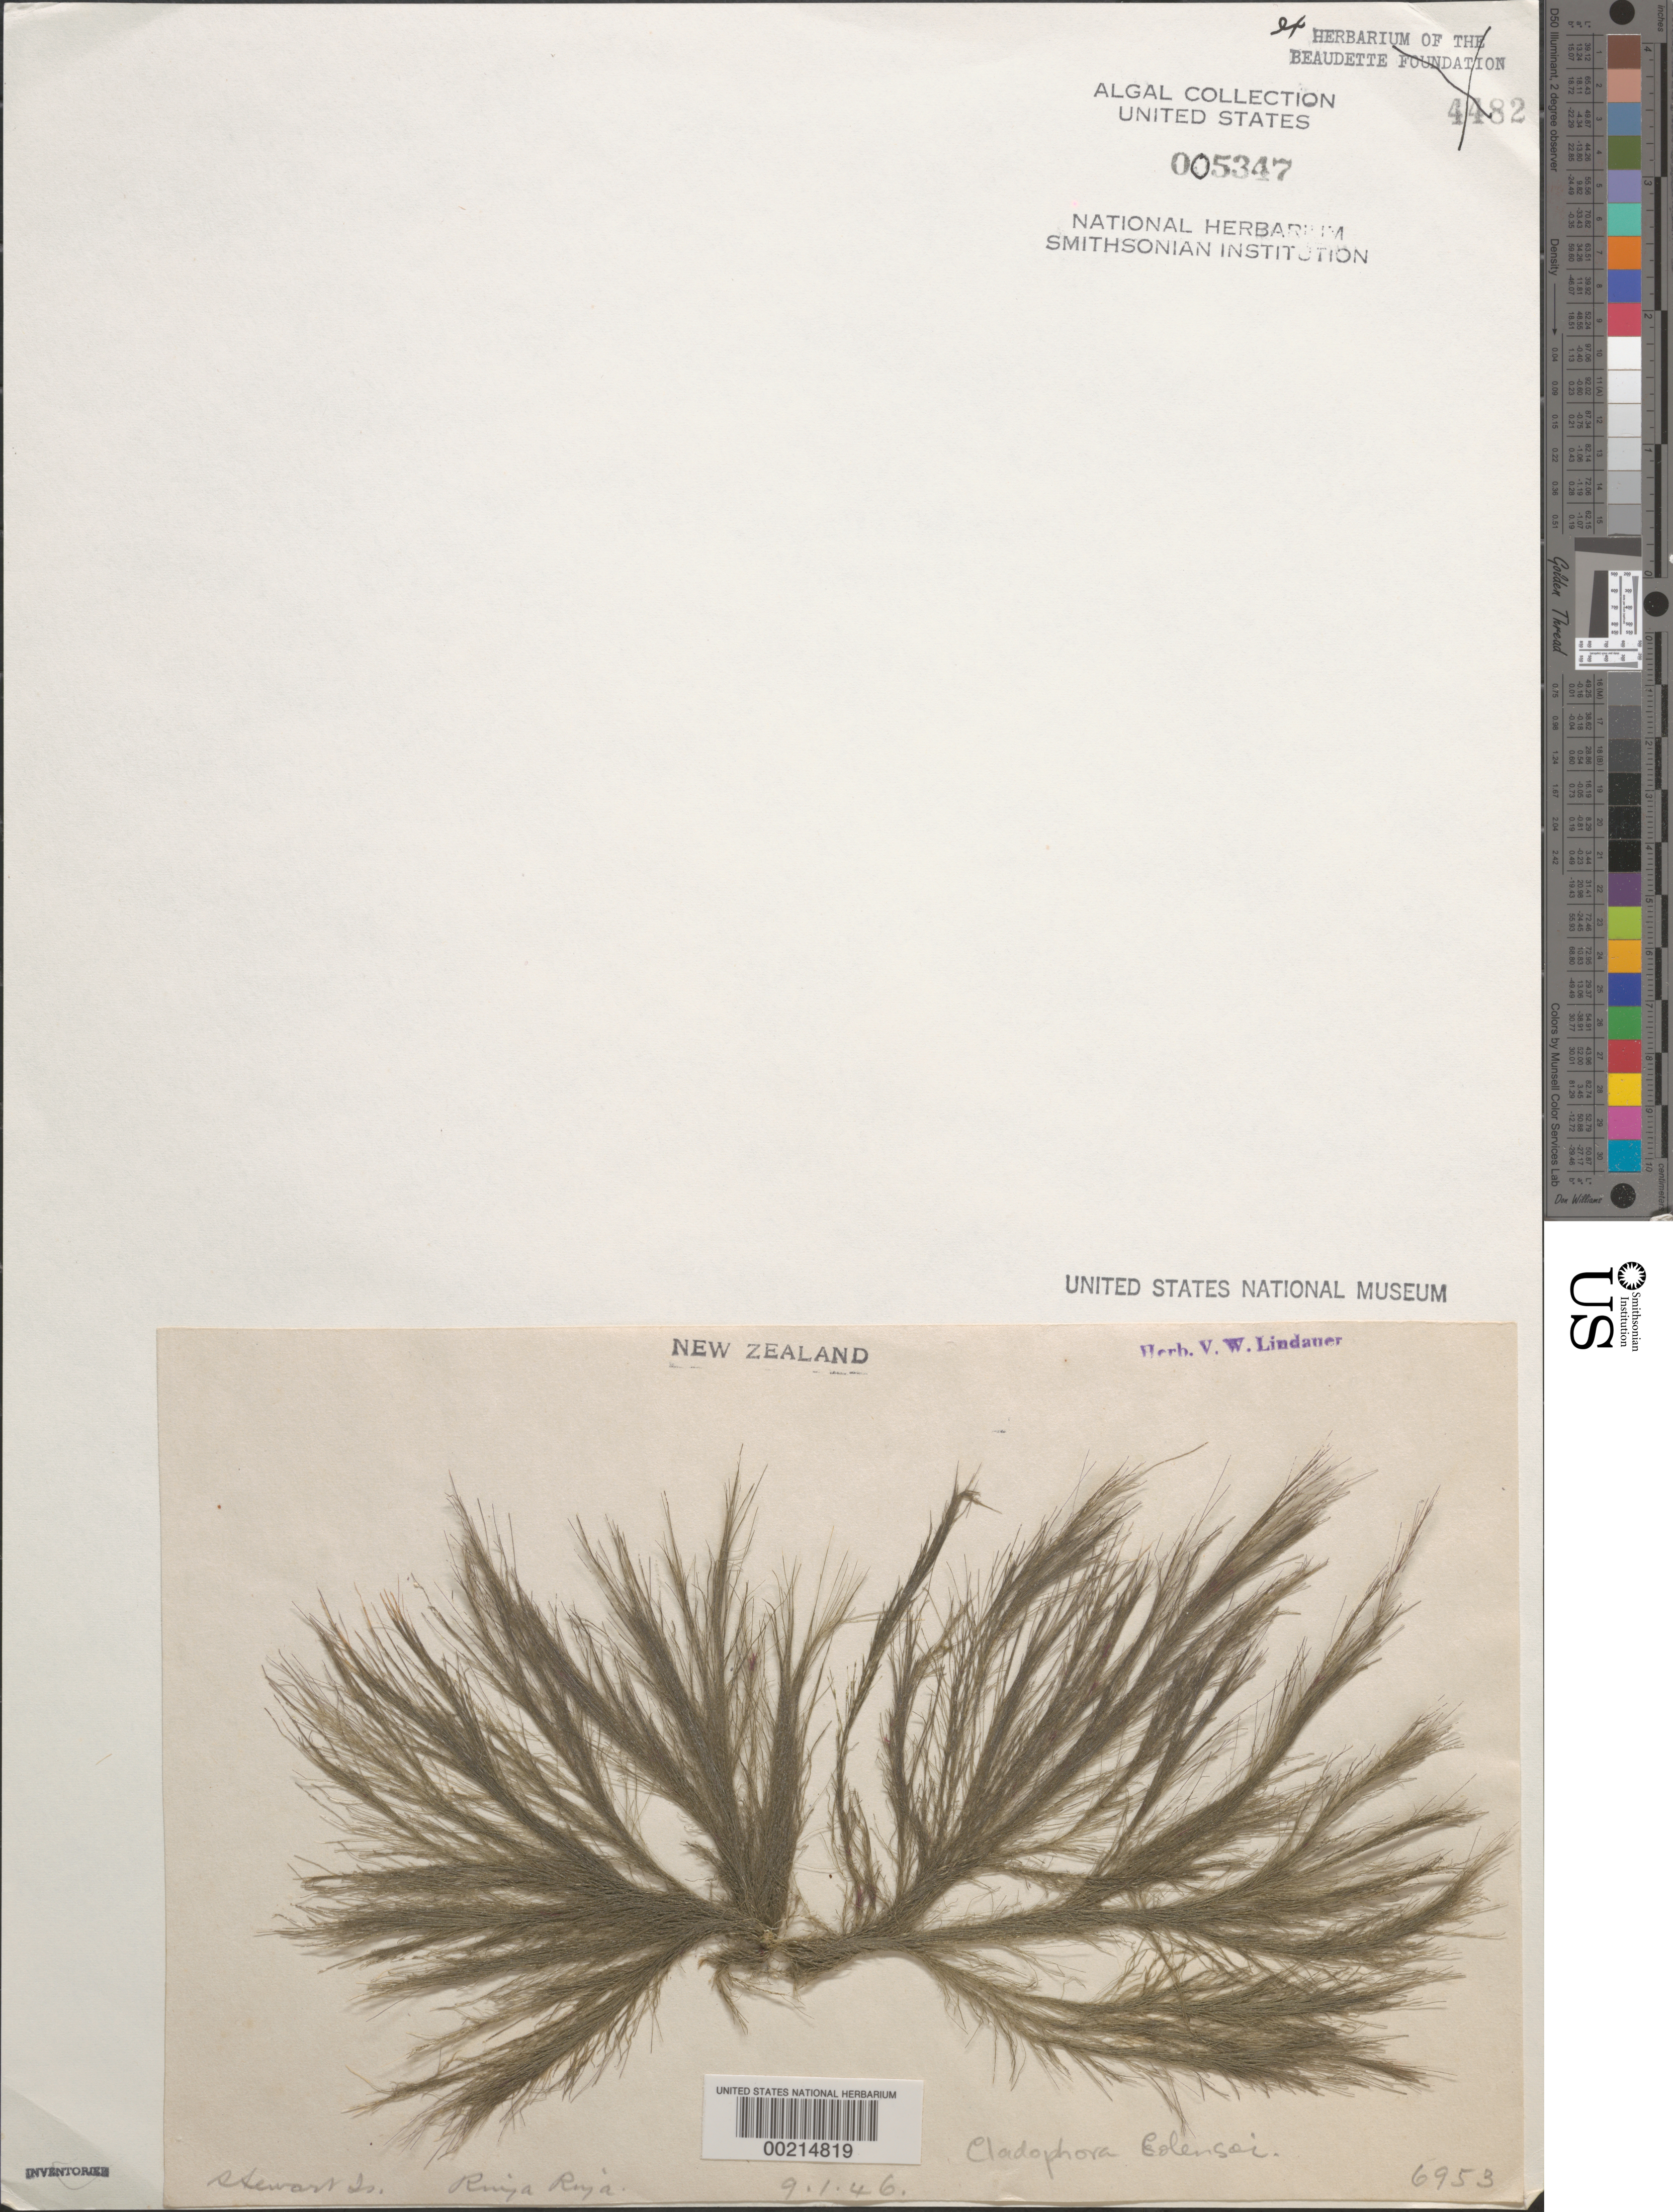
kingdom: Plantae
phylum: Chlorophyta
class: Ulvophyceae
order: Cladophorales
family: Cladophoraceae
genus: Cladophora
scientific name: Cladophora colensoi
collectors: V. Lindauer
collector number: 6953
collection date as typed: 09 Jan 1946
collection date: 1946-01-09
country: New Zealand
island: Stewart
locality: Ringaringa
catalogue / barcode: US 5347